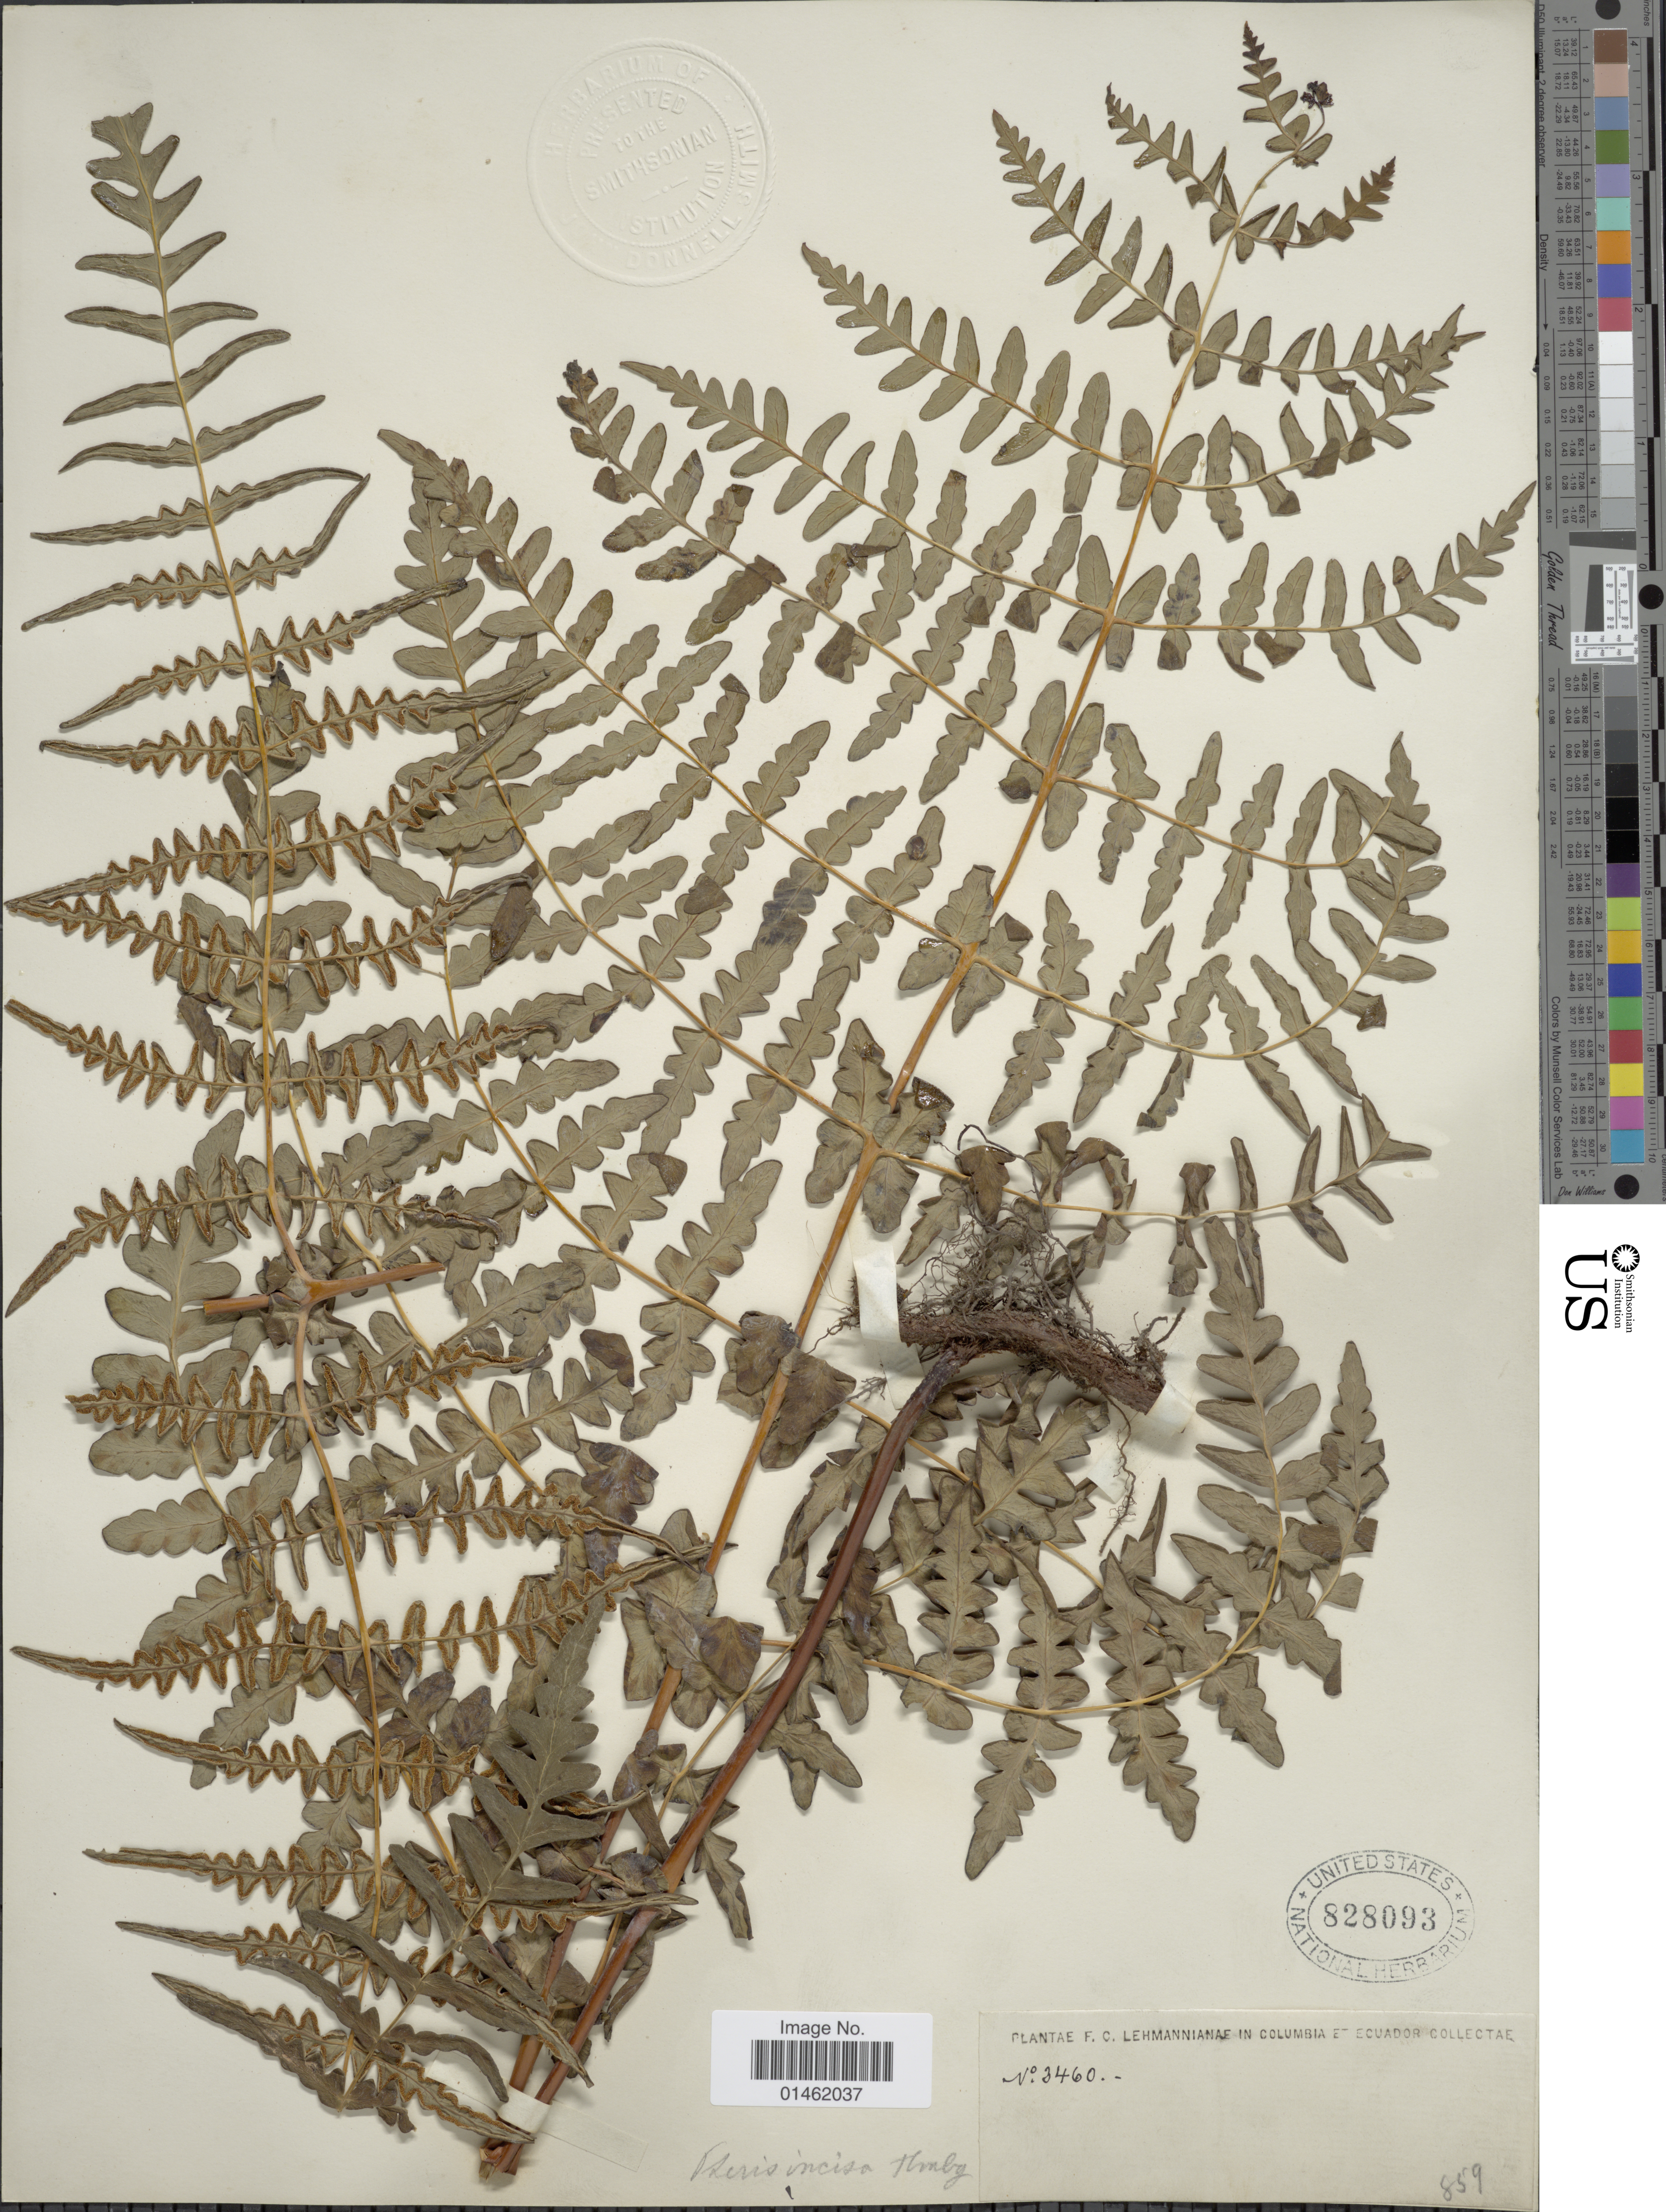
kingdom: Plantae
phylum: Tracheophyta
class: Polypodiopsida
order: Polypodiales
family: Dennstaedtiaceae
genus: Histiopteris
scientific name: Histiopteris incisa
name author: (Thunb.) J. Sm.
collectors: F. C. Lehmann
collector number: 3460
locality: Columbia et Ecuador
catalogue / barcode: US 828093